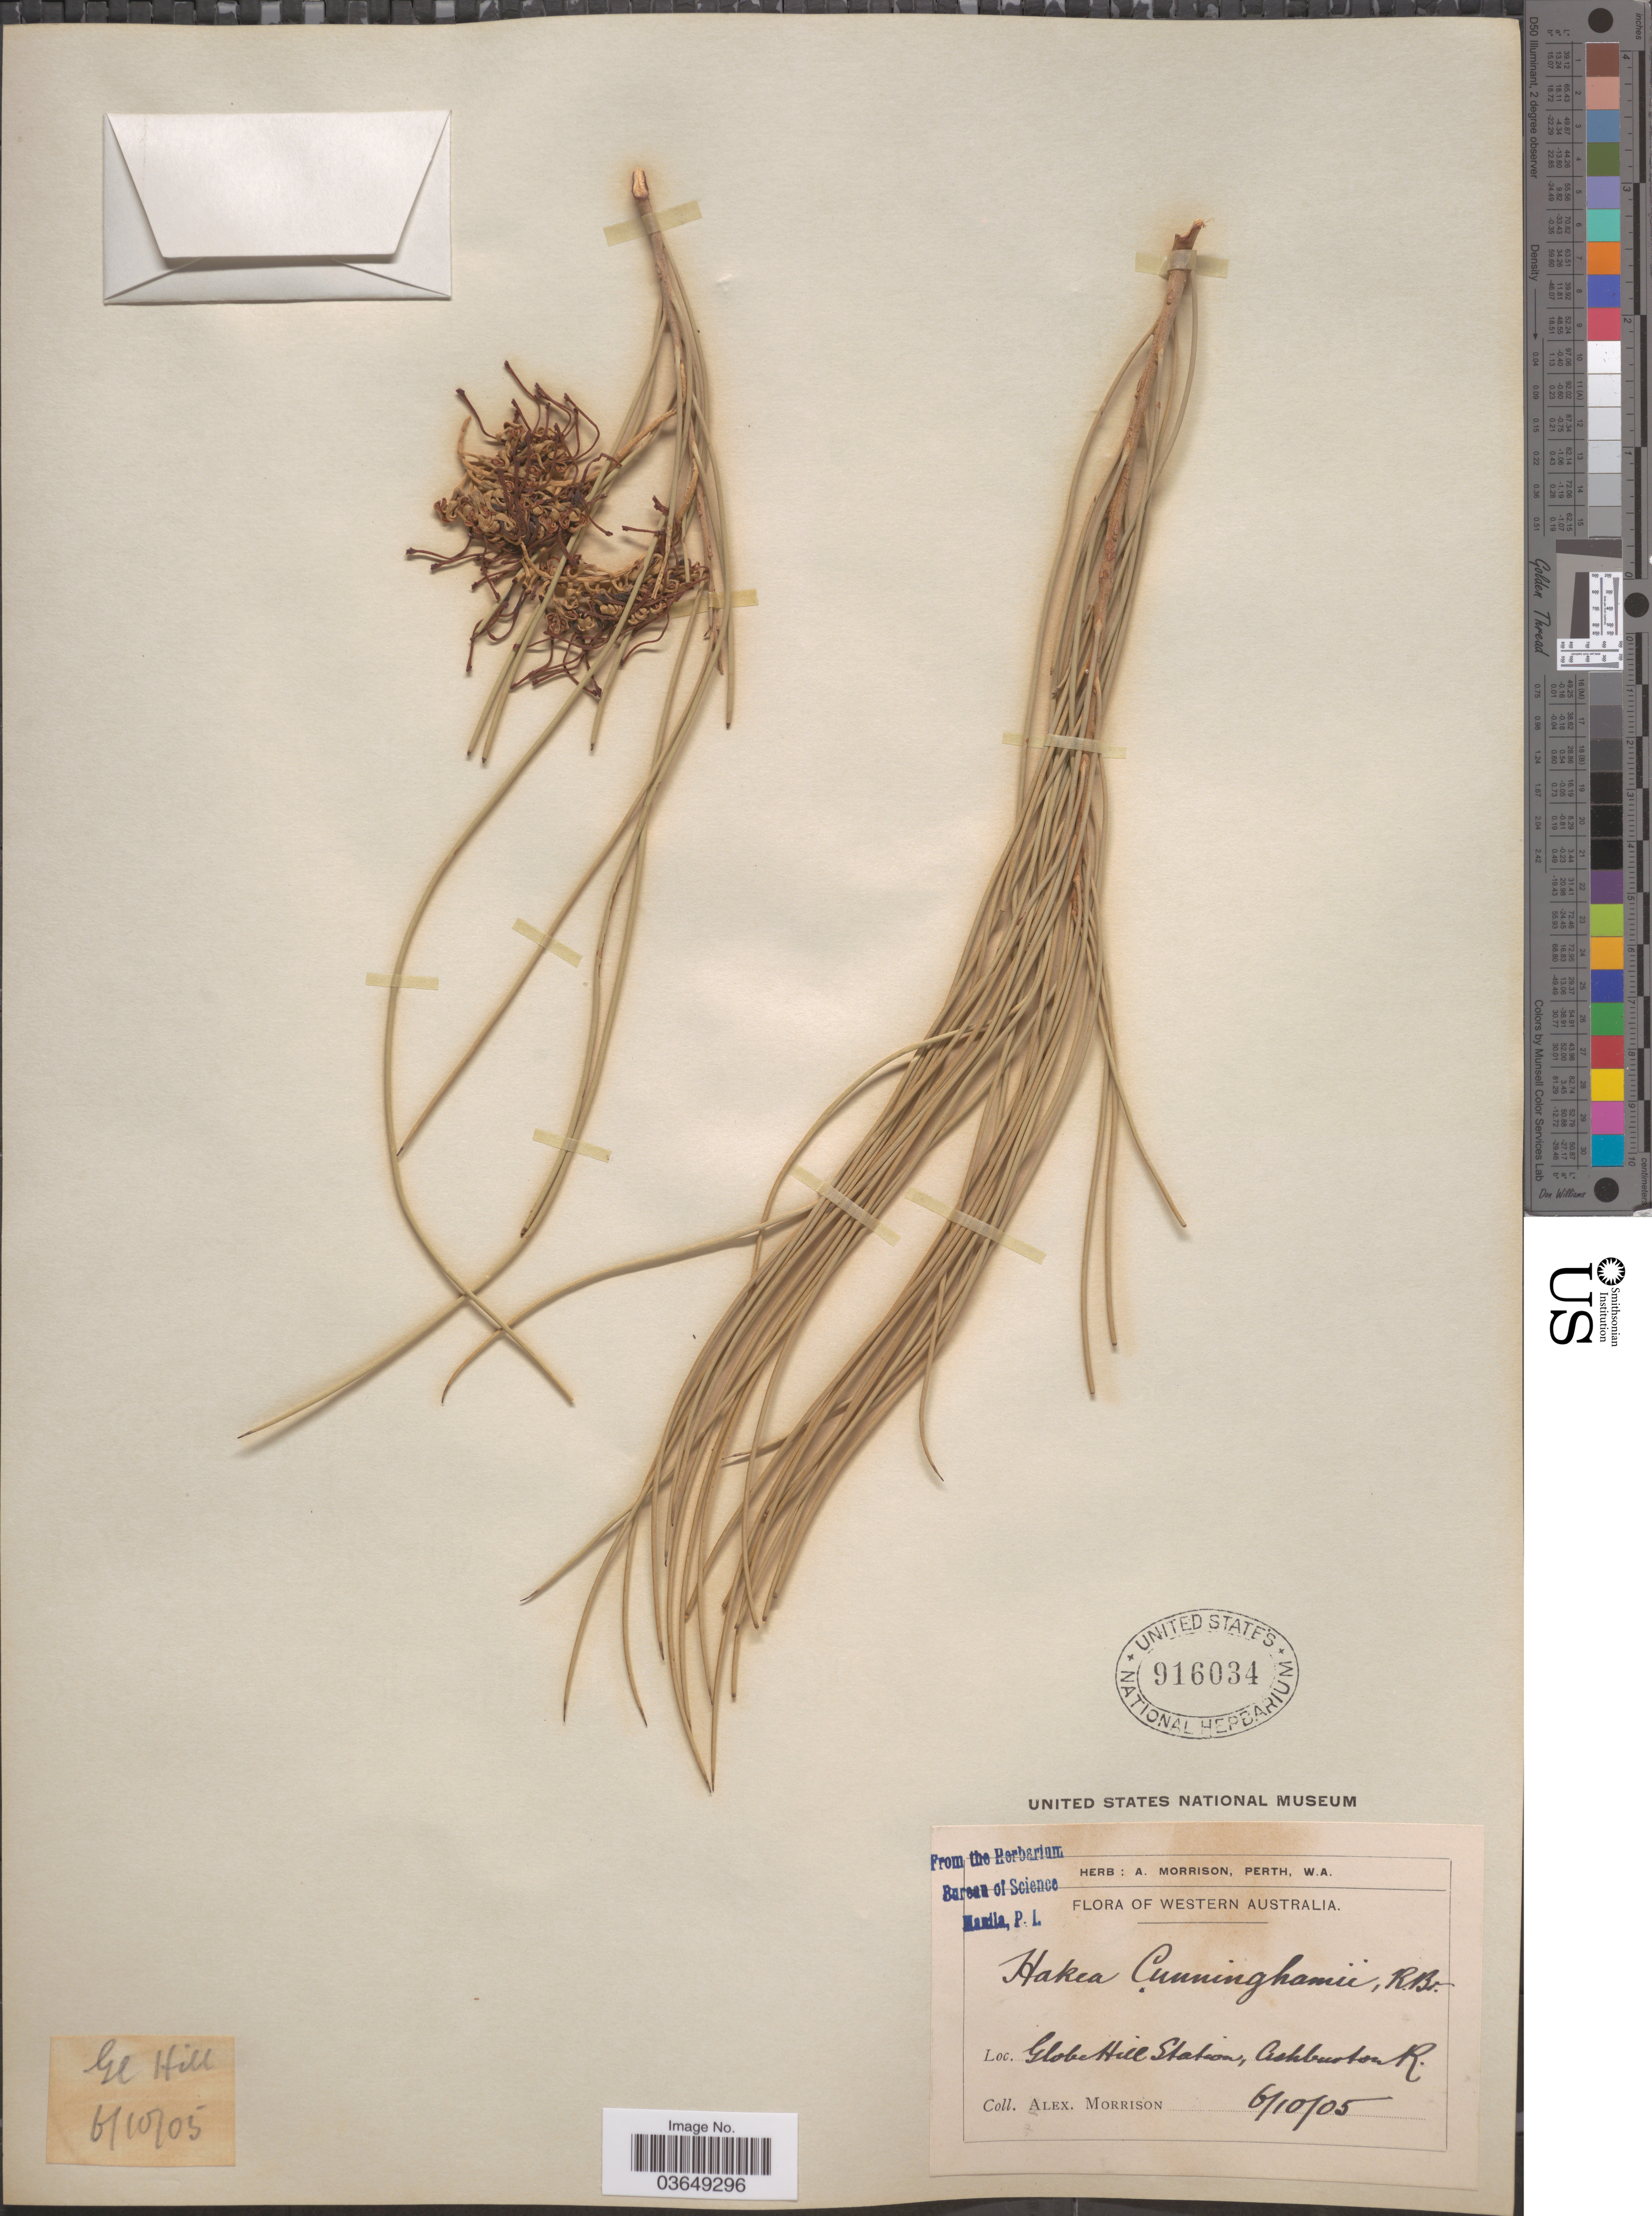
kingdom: Plantae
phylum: Tracheophyta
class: Magnoliopsida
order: Proteales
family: Proteaceae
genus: Hakea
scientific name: Hakea cunninghamii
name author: R. Br.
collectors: A. Morrison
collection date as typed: Transcribed d/m/y: 6/10/5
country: Australia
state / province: Western Australia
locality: Globe Hill Station, Ashburton R.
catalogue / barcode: US 916034